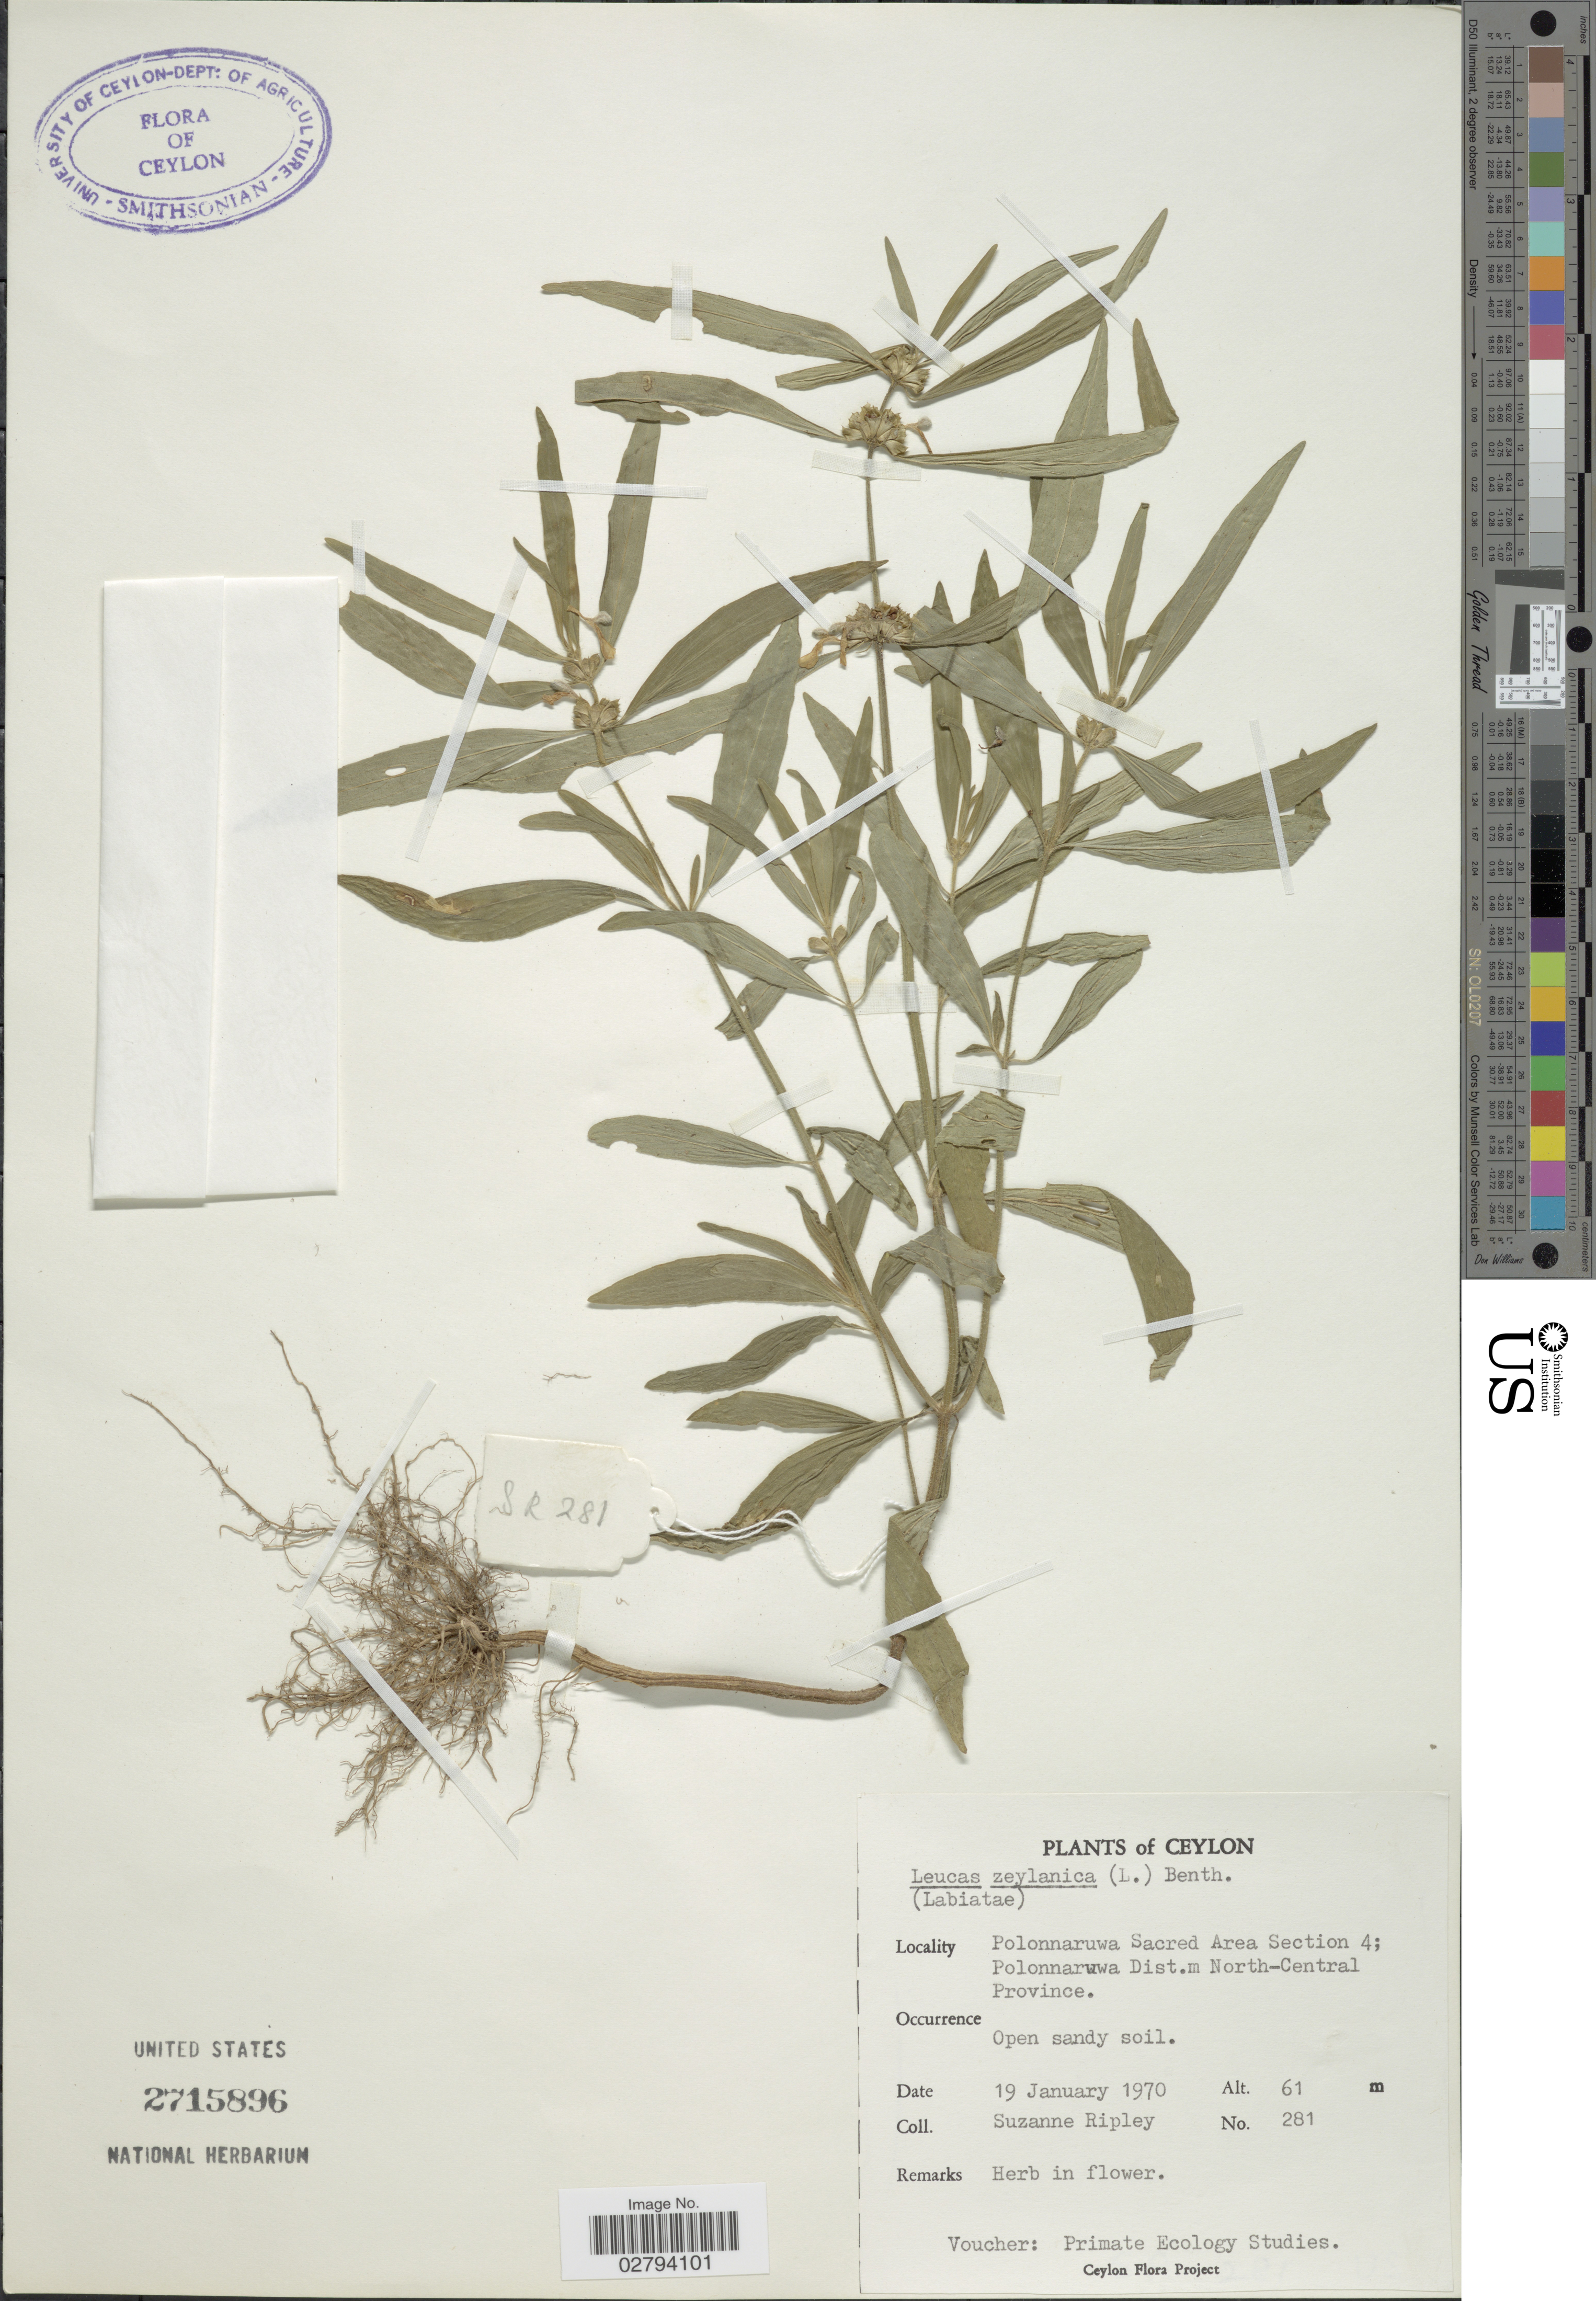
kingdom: Plantae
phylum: Tracheophyta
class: Magnoliopsida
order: Lamiales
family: Lamiaceae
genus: Leucas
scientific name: Leucas zeylanica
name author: (L.) W.T. Aiton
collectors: S. Ripley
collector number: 281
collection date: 1970-01-19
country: Sri Lanka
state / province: North Central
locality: Ceylon, Polonnaruwa Sacred Area Section 4; Pollonnaruwa Dist., m North-Central Province.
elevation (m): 61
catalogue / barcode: US 2715896